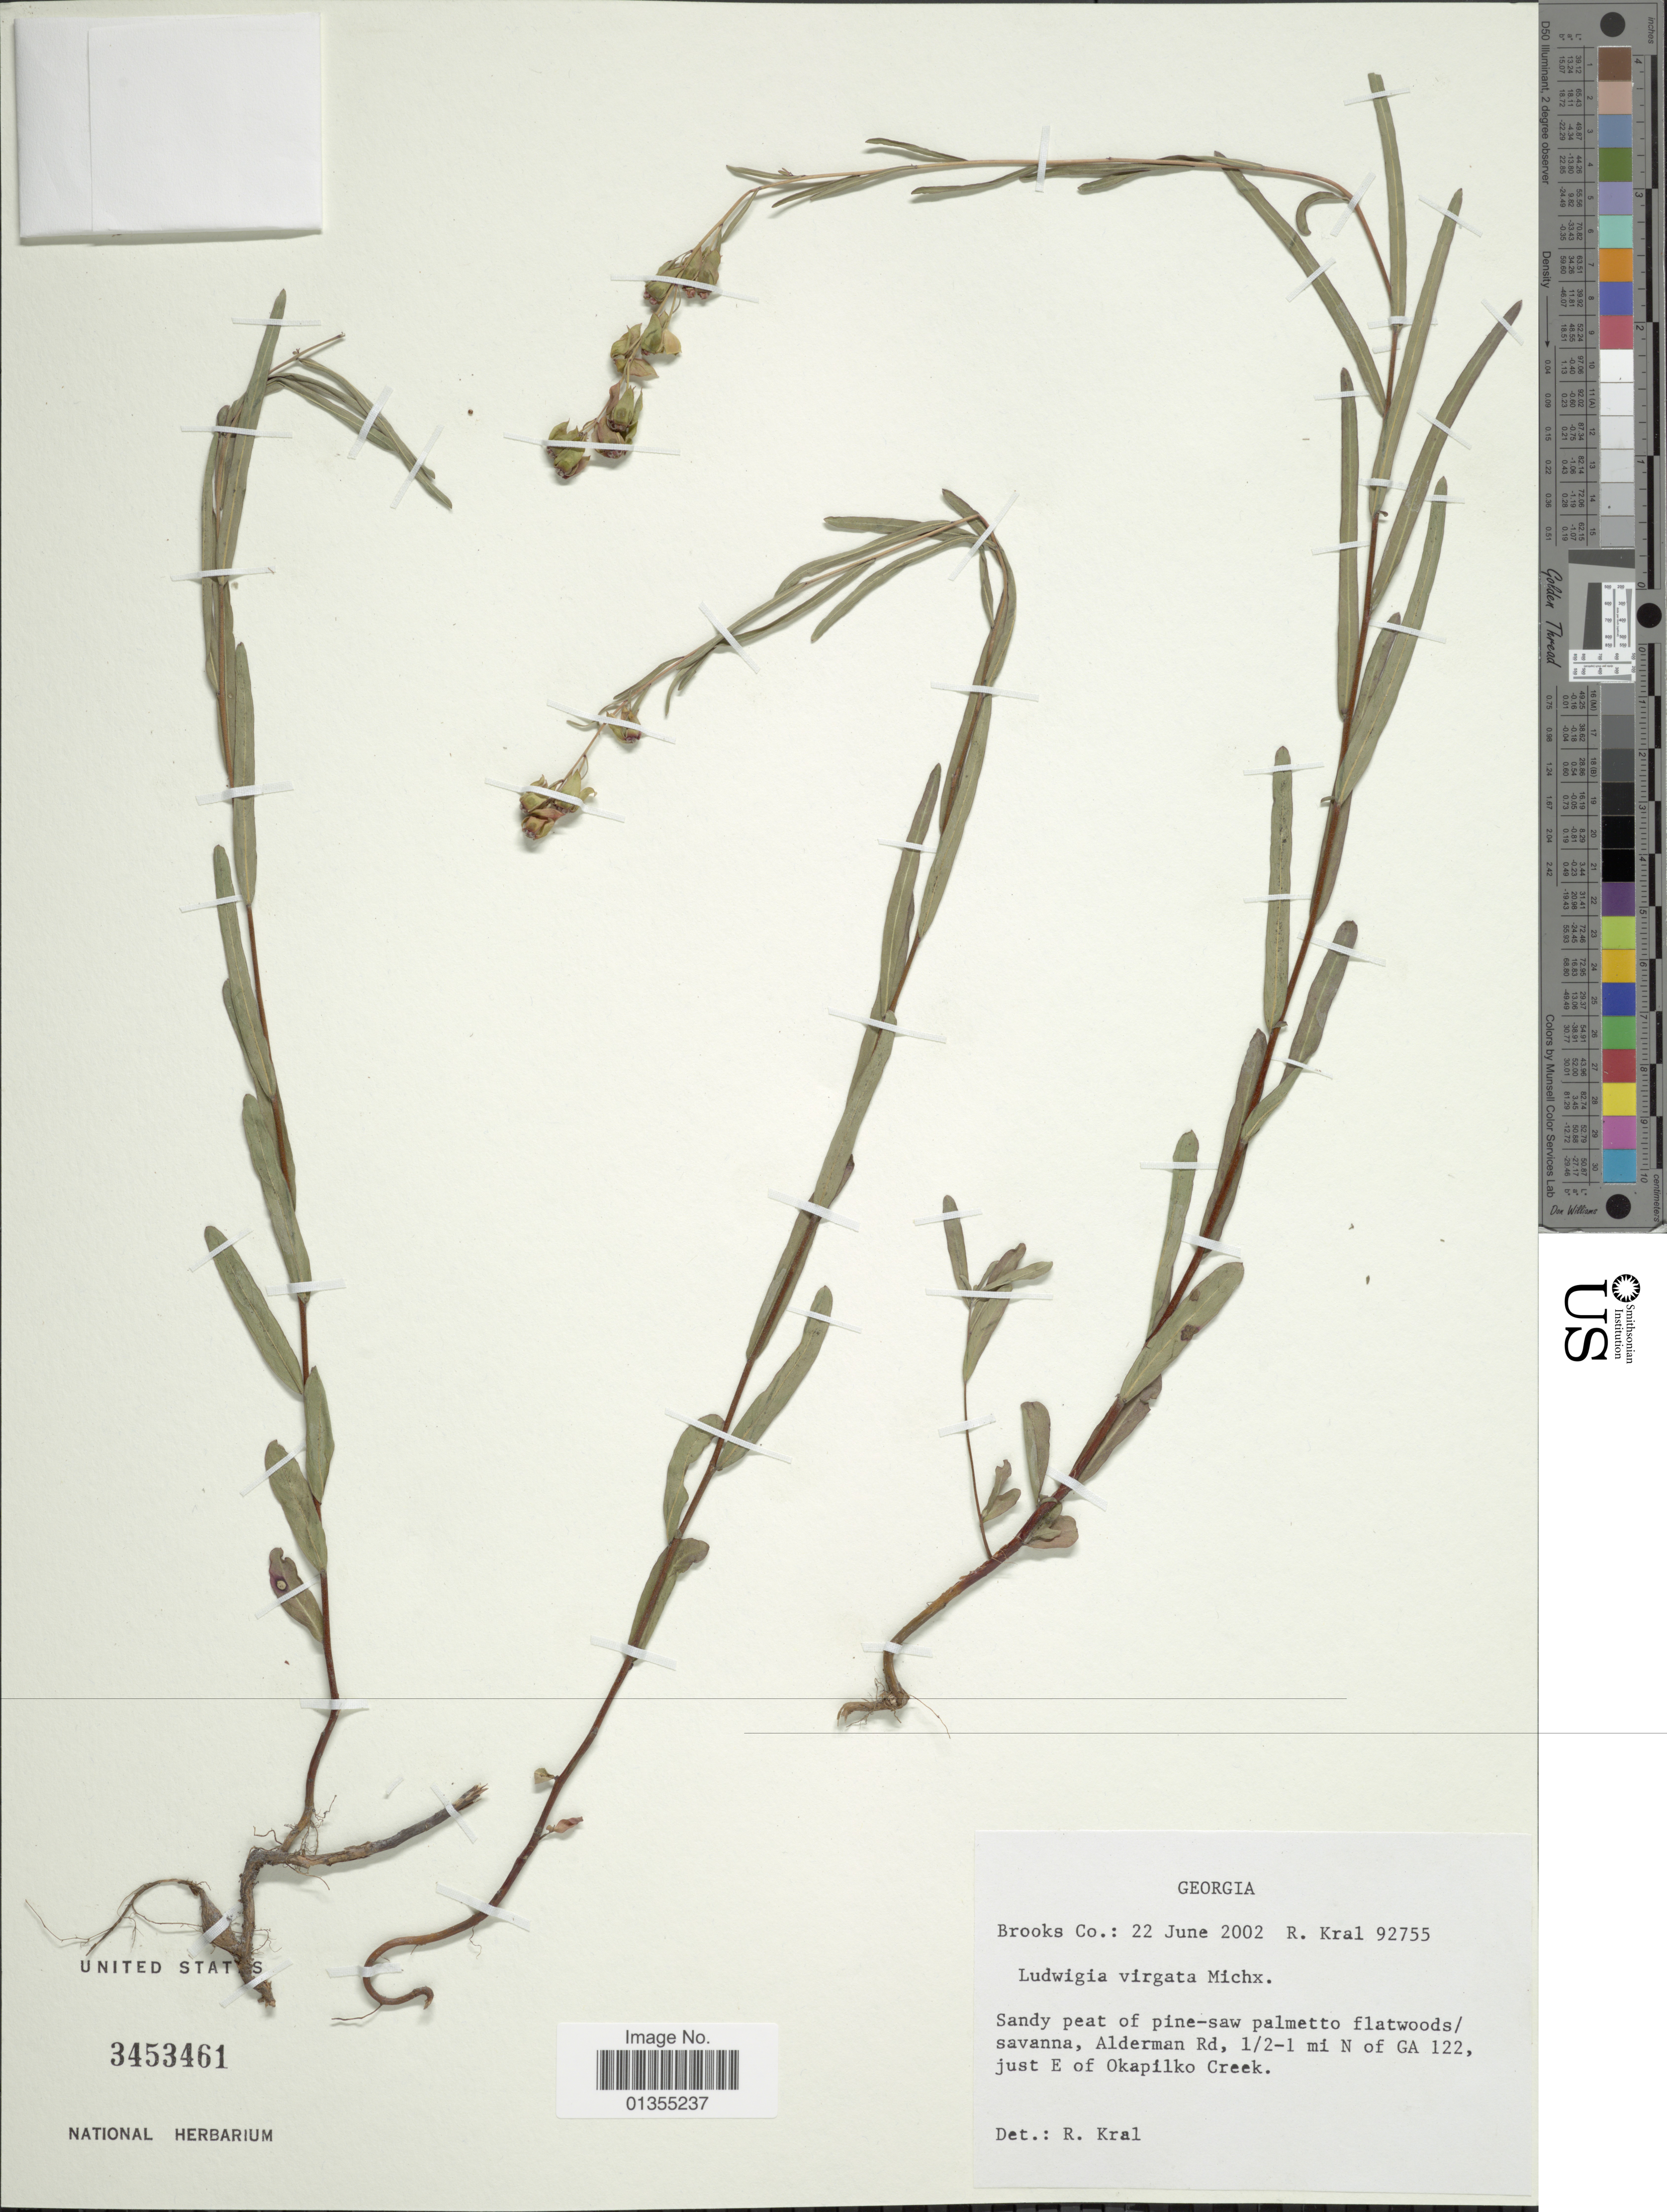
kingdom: Plantae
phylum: Tracheophyta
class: Magnoliopsida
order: Myrtales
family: Onagraceae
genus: Ludwigia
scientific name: Ludwigia virgata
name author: Michx.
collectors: R. Kral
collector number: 92755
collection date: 2002-06-22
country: United States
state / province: Georgia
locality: Brooks Co. Sandy peat of pine-saw palmetto flatwoods/savanna, Alderman Rd, 1/2-1 mi N of GA 122, just E of Okapilko Creek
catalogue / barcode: US 3453461